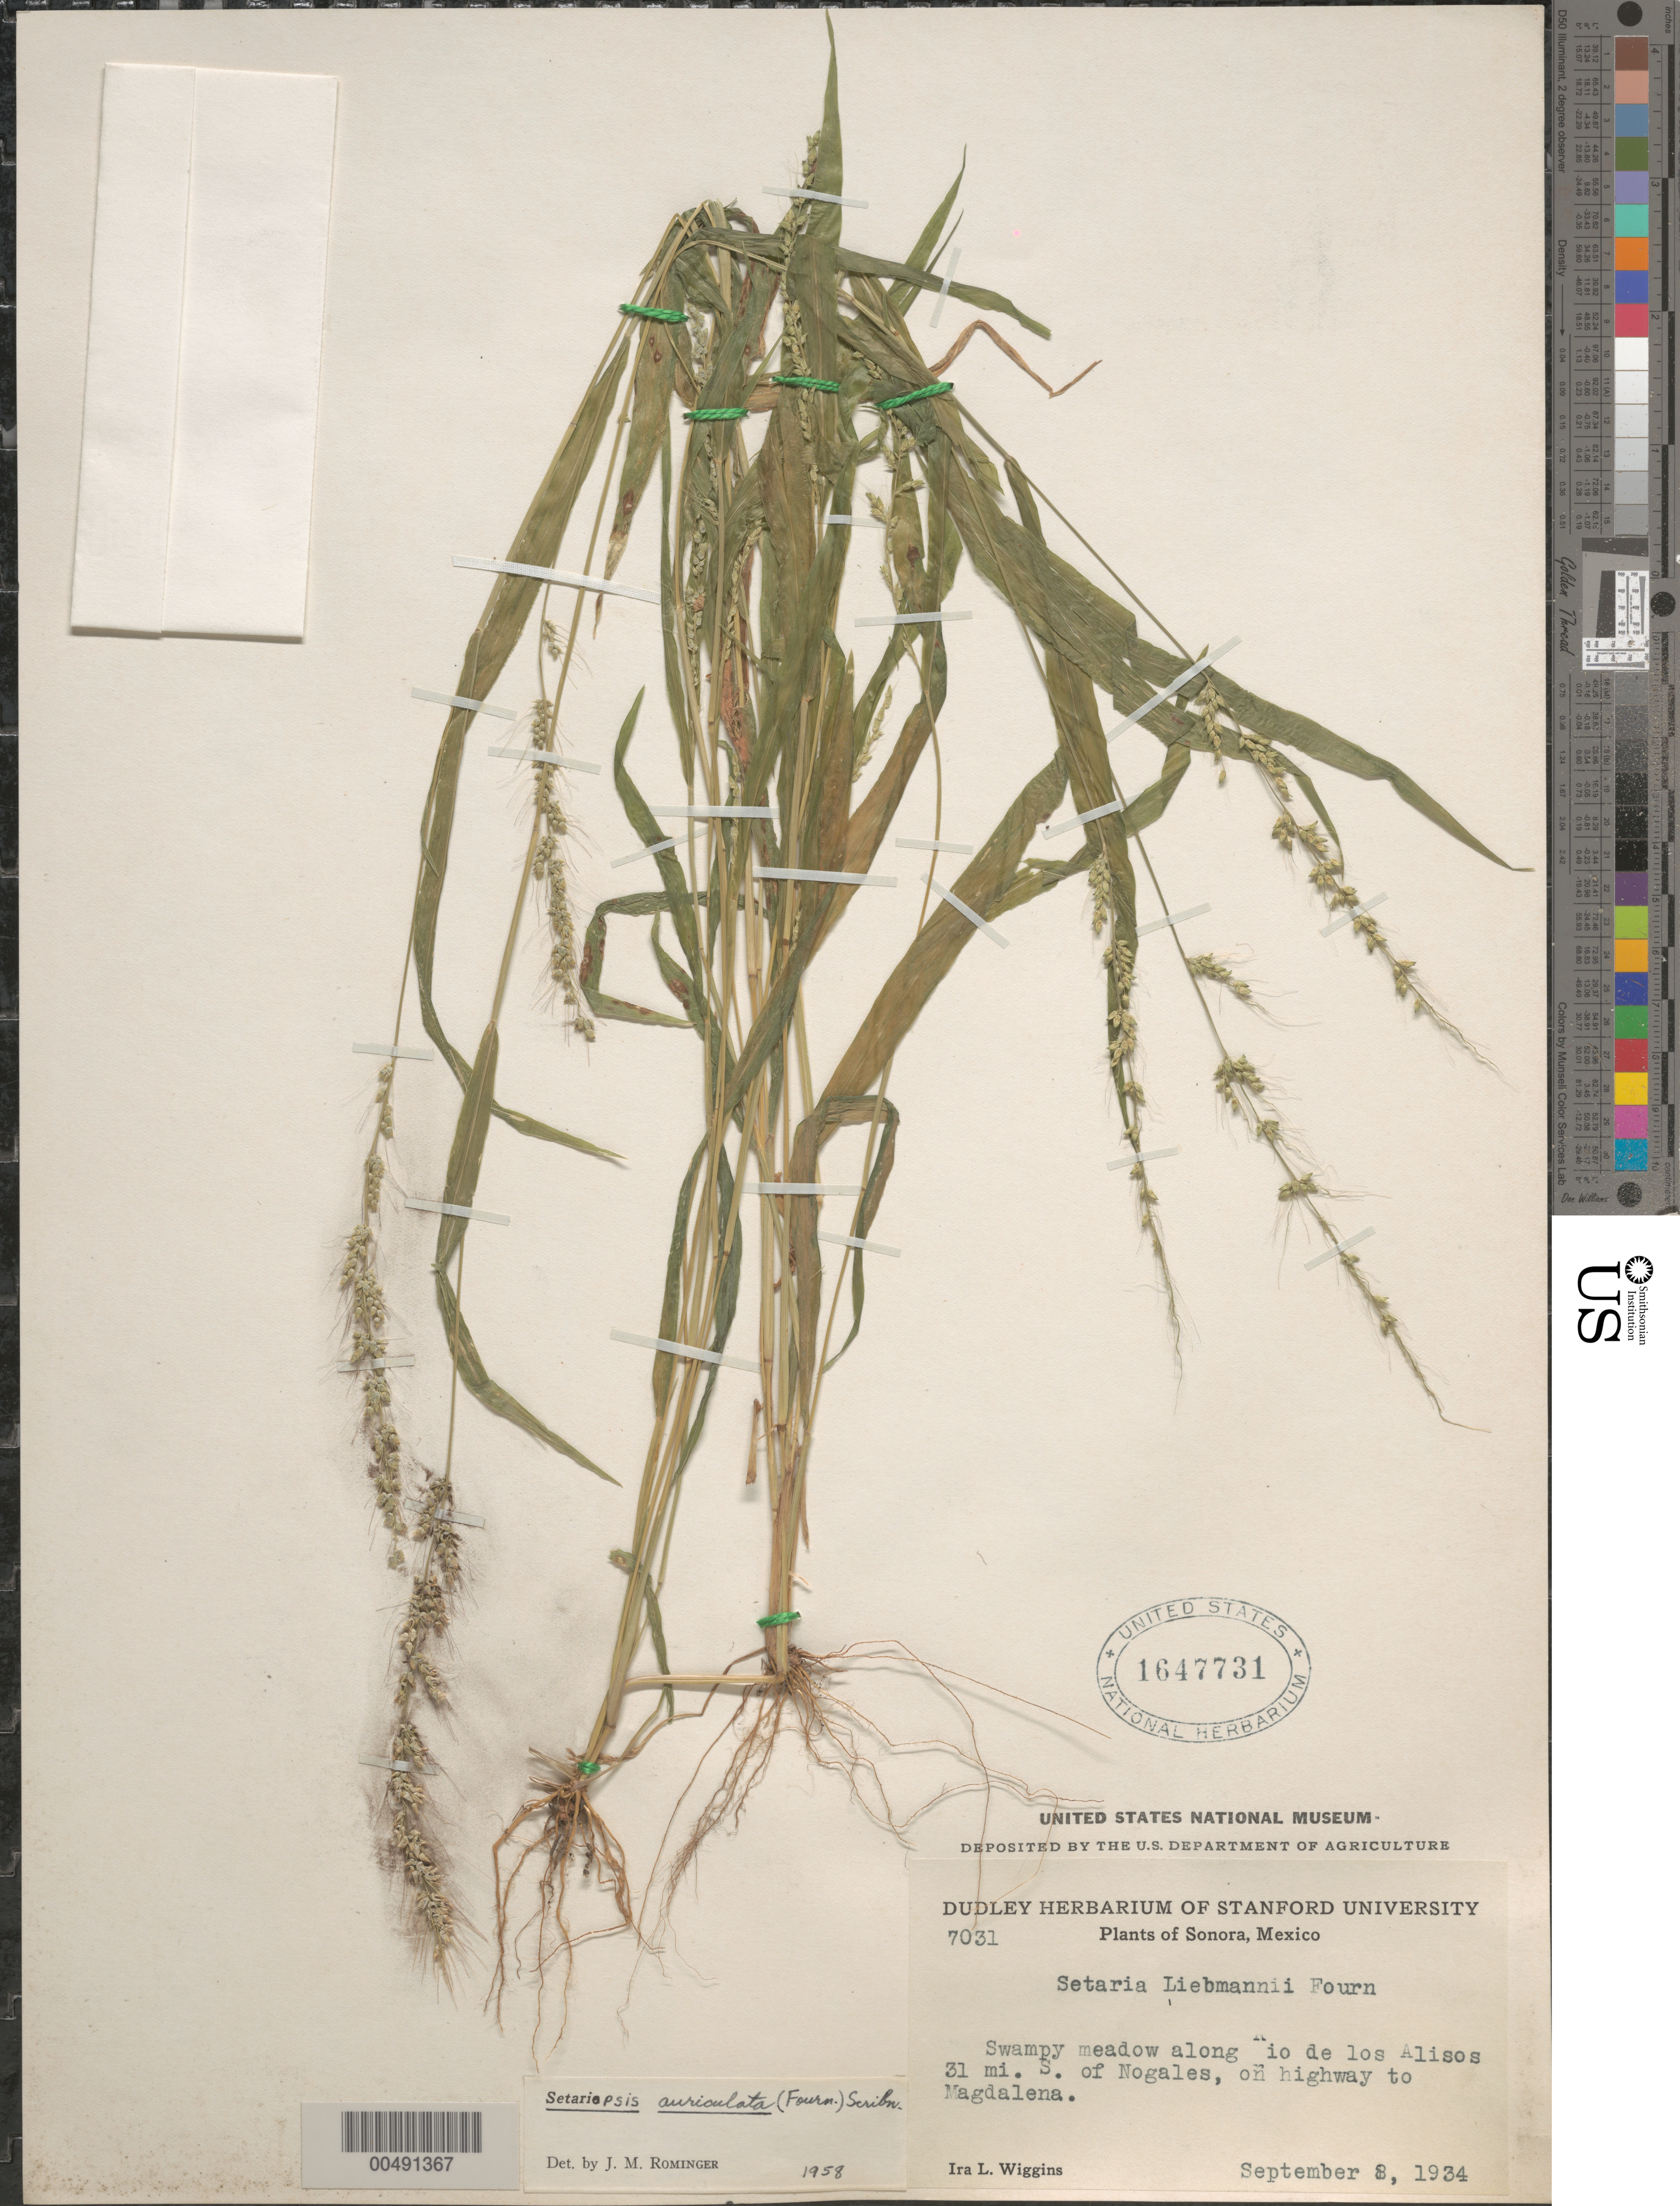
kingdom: Plantae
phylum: Tracheophyta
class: Liliopsida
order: Poales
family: Poaceae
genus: Setariopsis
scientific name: Setariopsis auriculata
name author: (E. Fourn.) Scribn.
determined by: Rominger, J. M.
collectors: I. L. Wiggins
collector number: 7031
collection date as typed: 8 Sep 1934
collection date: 1934-09-08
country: Mexico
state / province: Sonora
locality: Along Rio de los Alisos 31 mi S of Nogales, on hwy to Magdalena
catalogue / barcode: US 1647731